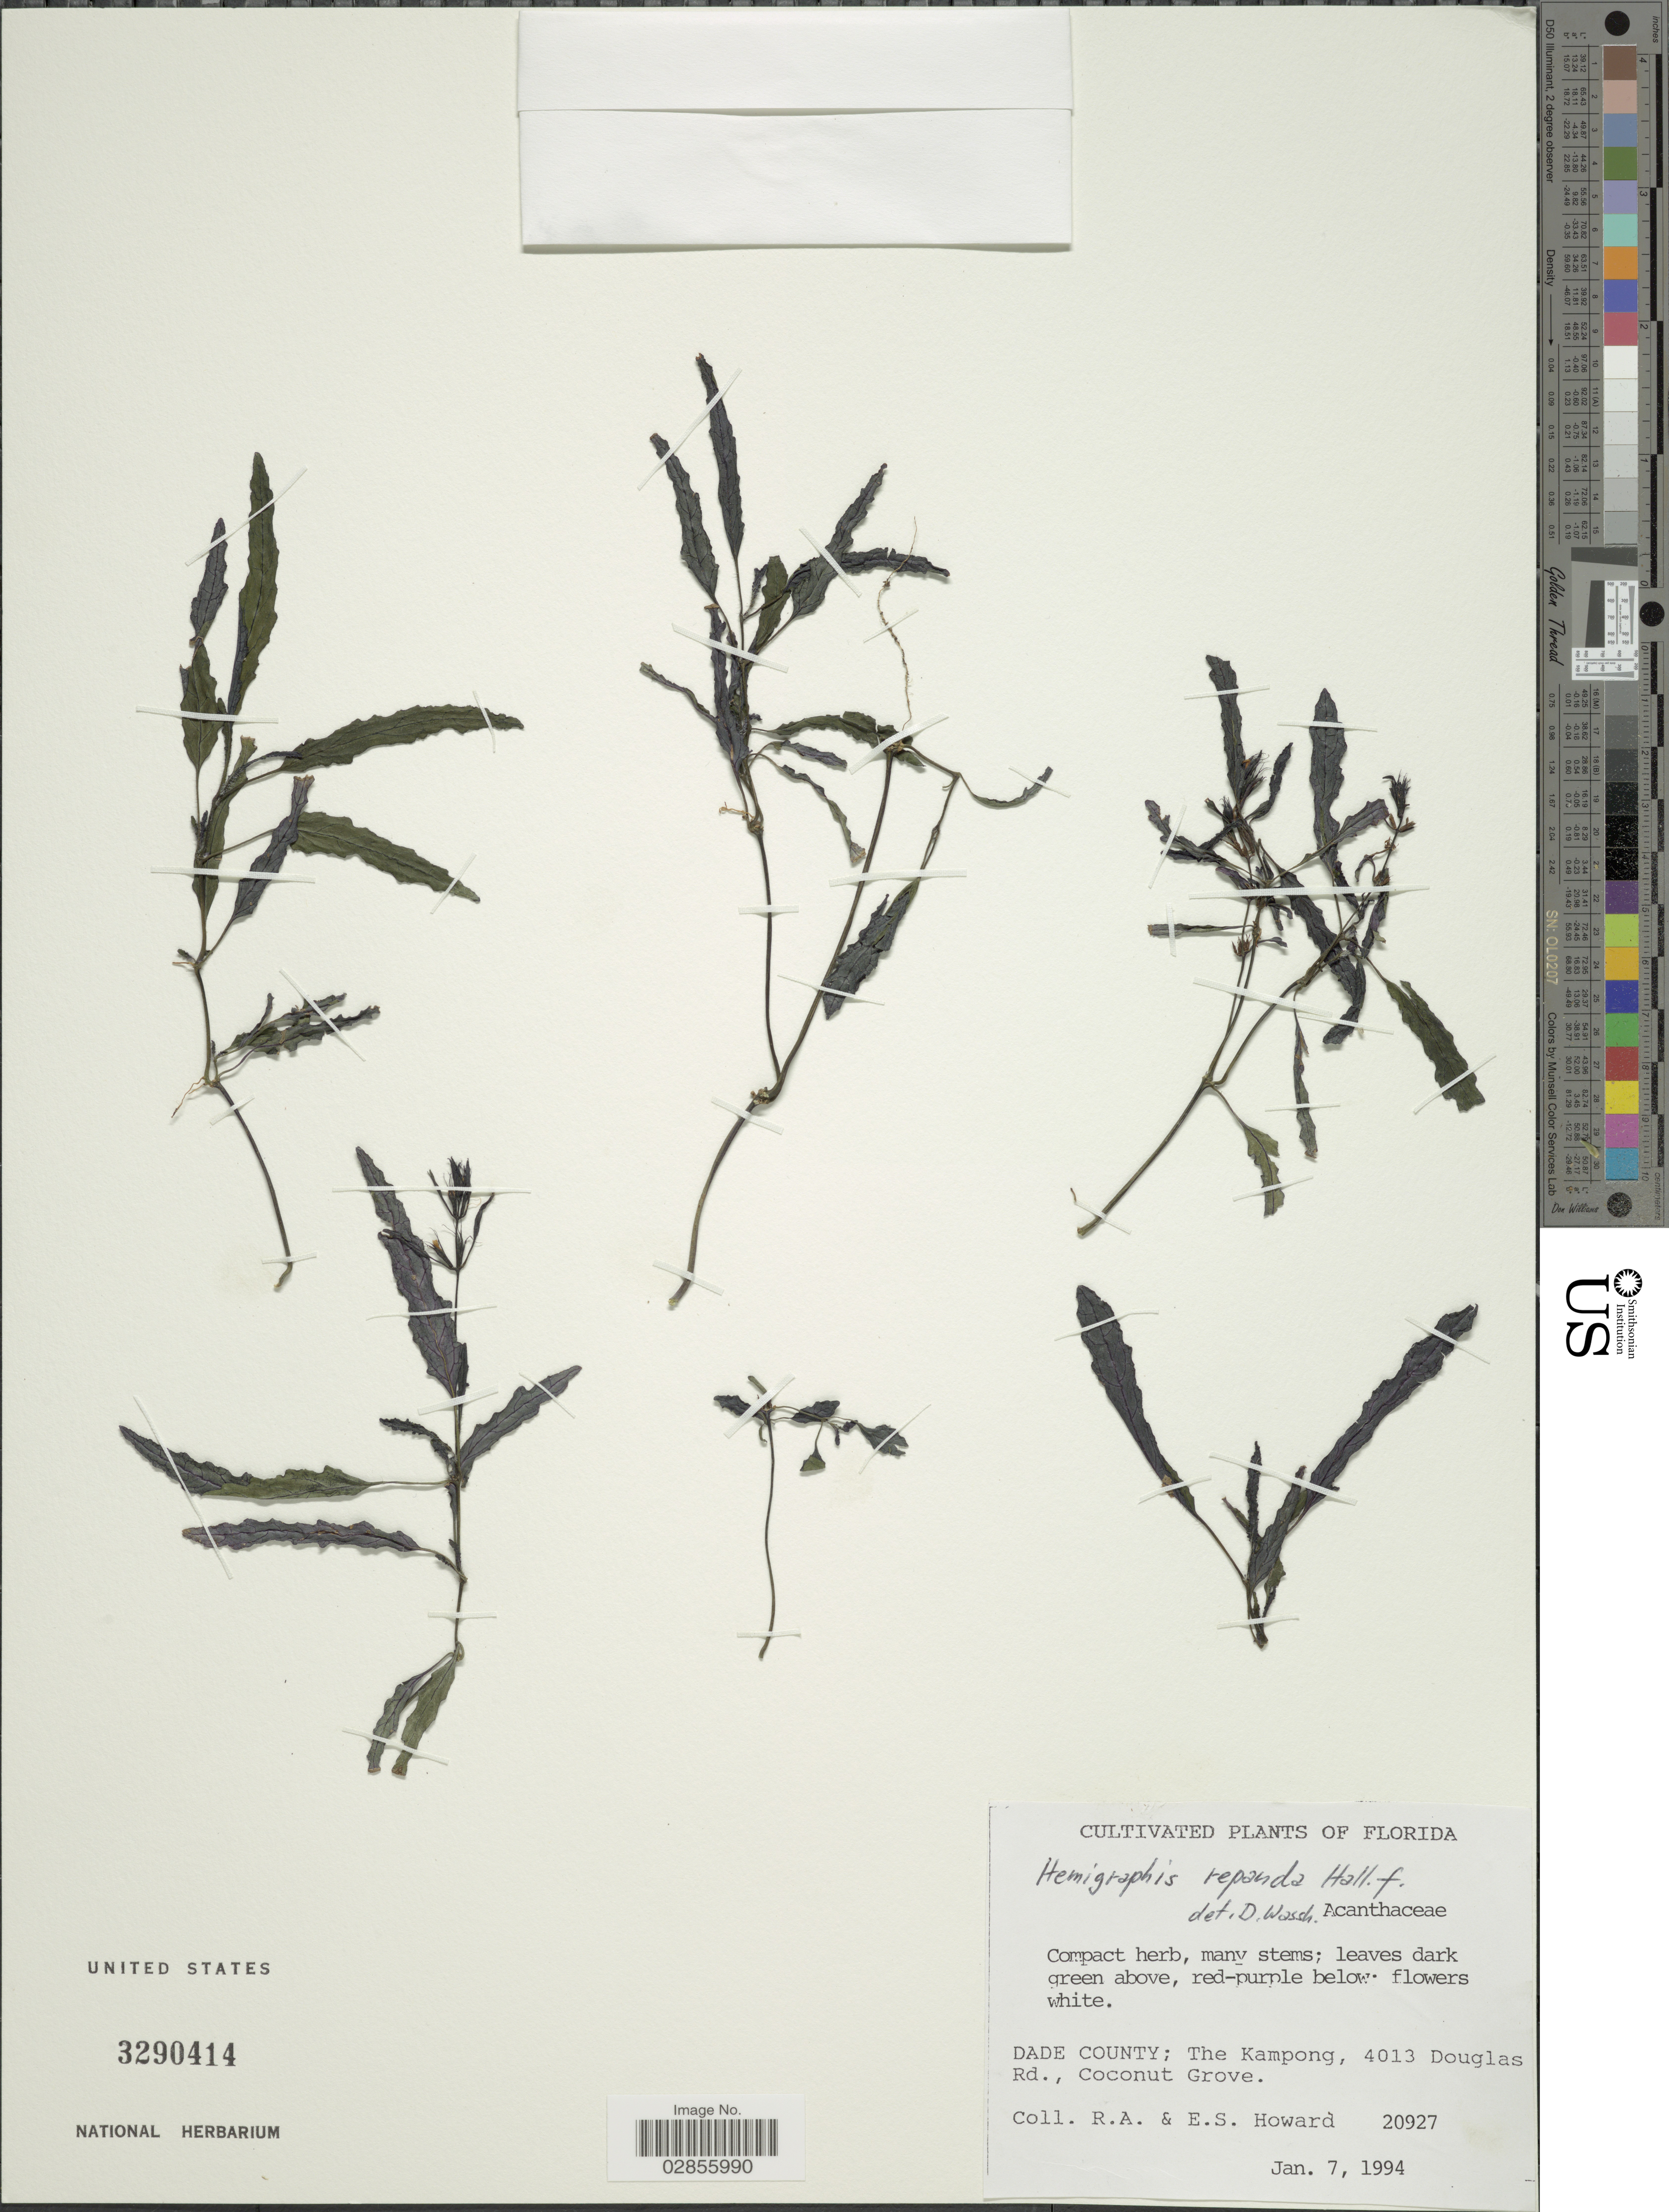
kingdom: Plantae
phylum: Tracheophyta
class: Magnoliopsida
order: Lamiales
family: Acanthaceae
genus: Hemigraphis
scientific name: Hemigraphis repanda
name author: (L.) Hallier f.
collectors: R. A. Howard & E. S. Howard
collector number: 20927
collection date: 1994-01-07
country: United States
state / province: Florida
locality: Dade County; The Kampong, 4013 Douglas Rd., Coconut Grove.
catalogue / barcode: US 3290414